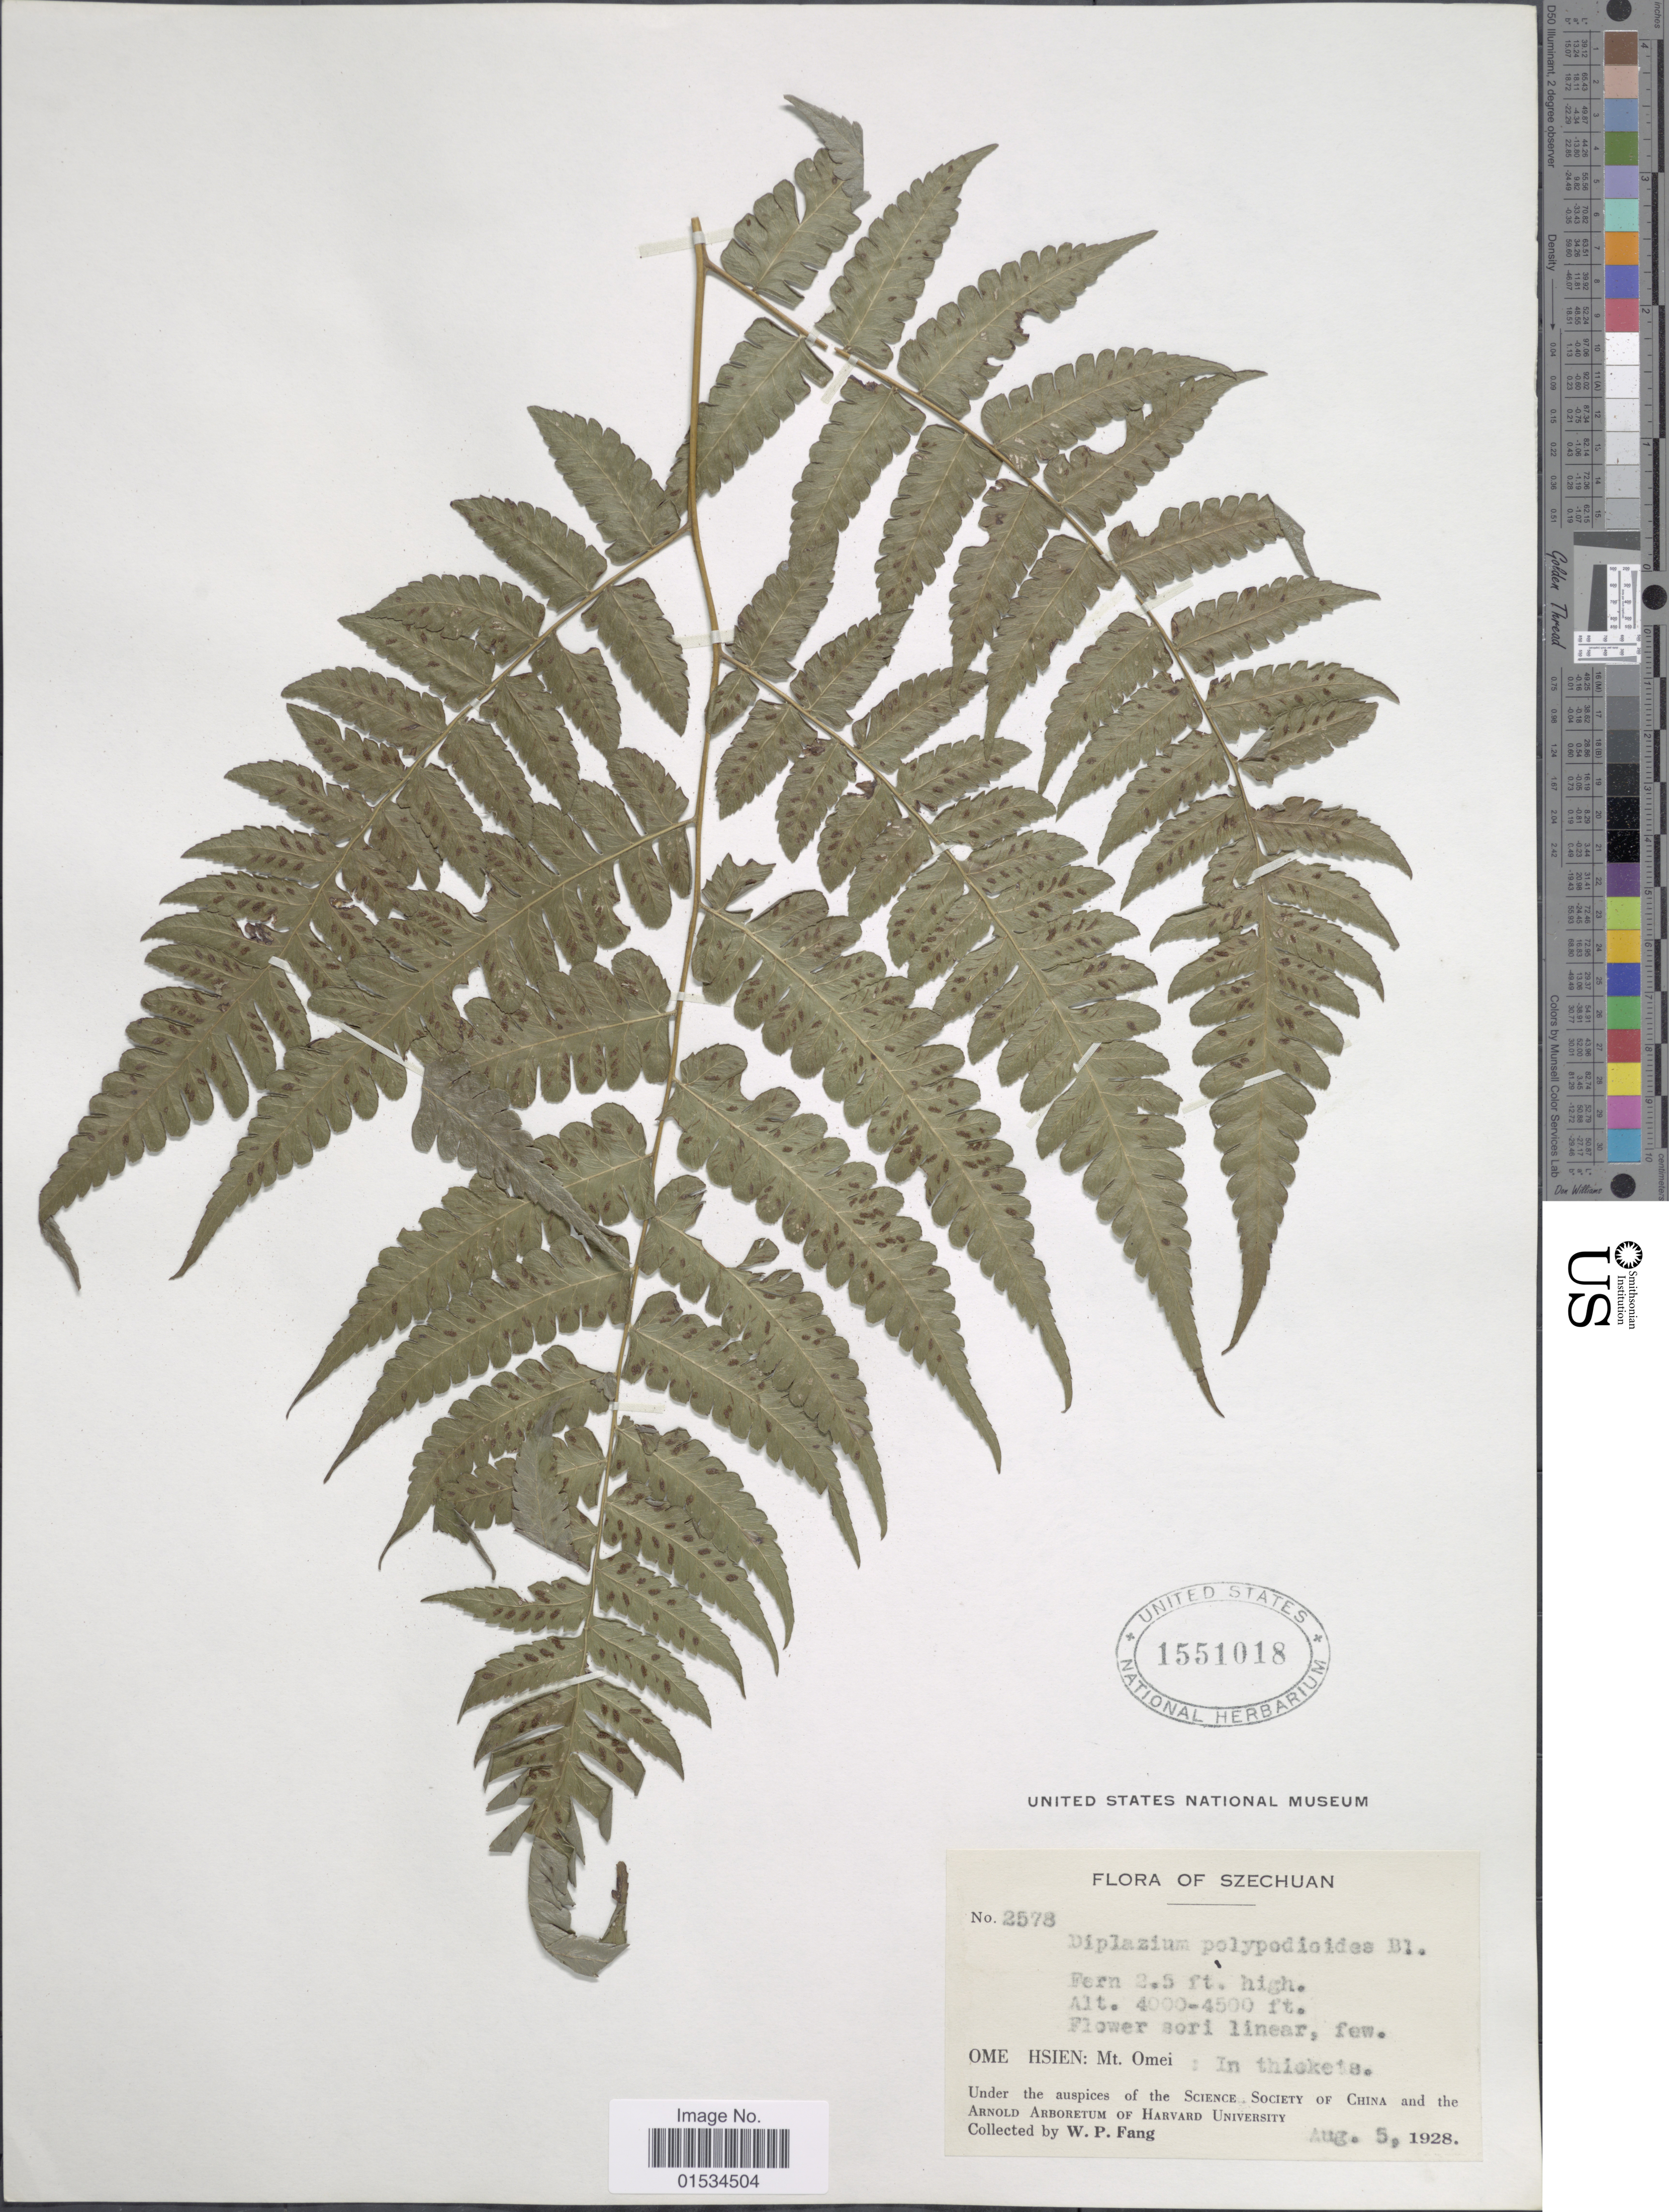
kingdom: Plantae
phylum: Tracheophyta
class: Polypodiopsida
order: Polypodiales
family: Athyriaceae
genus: Diplazium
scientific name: Diplazium virescens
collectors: W. P. Fang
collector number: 2578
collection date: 1928-08-05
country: China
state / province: Sichuan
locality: Szechuan, Ome Hsien: Mt. Omei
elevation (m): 122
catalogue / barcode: US 1551018